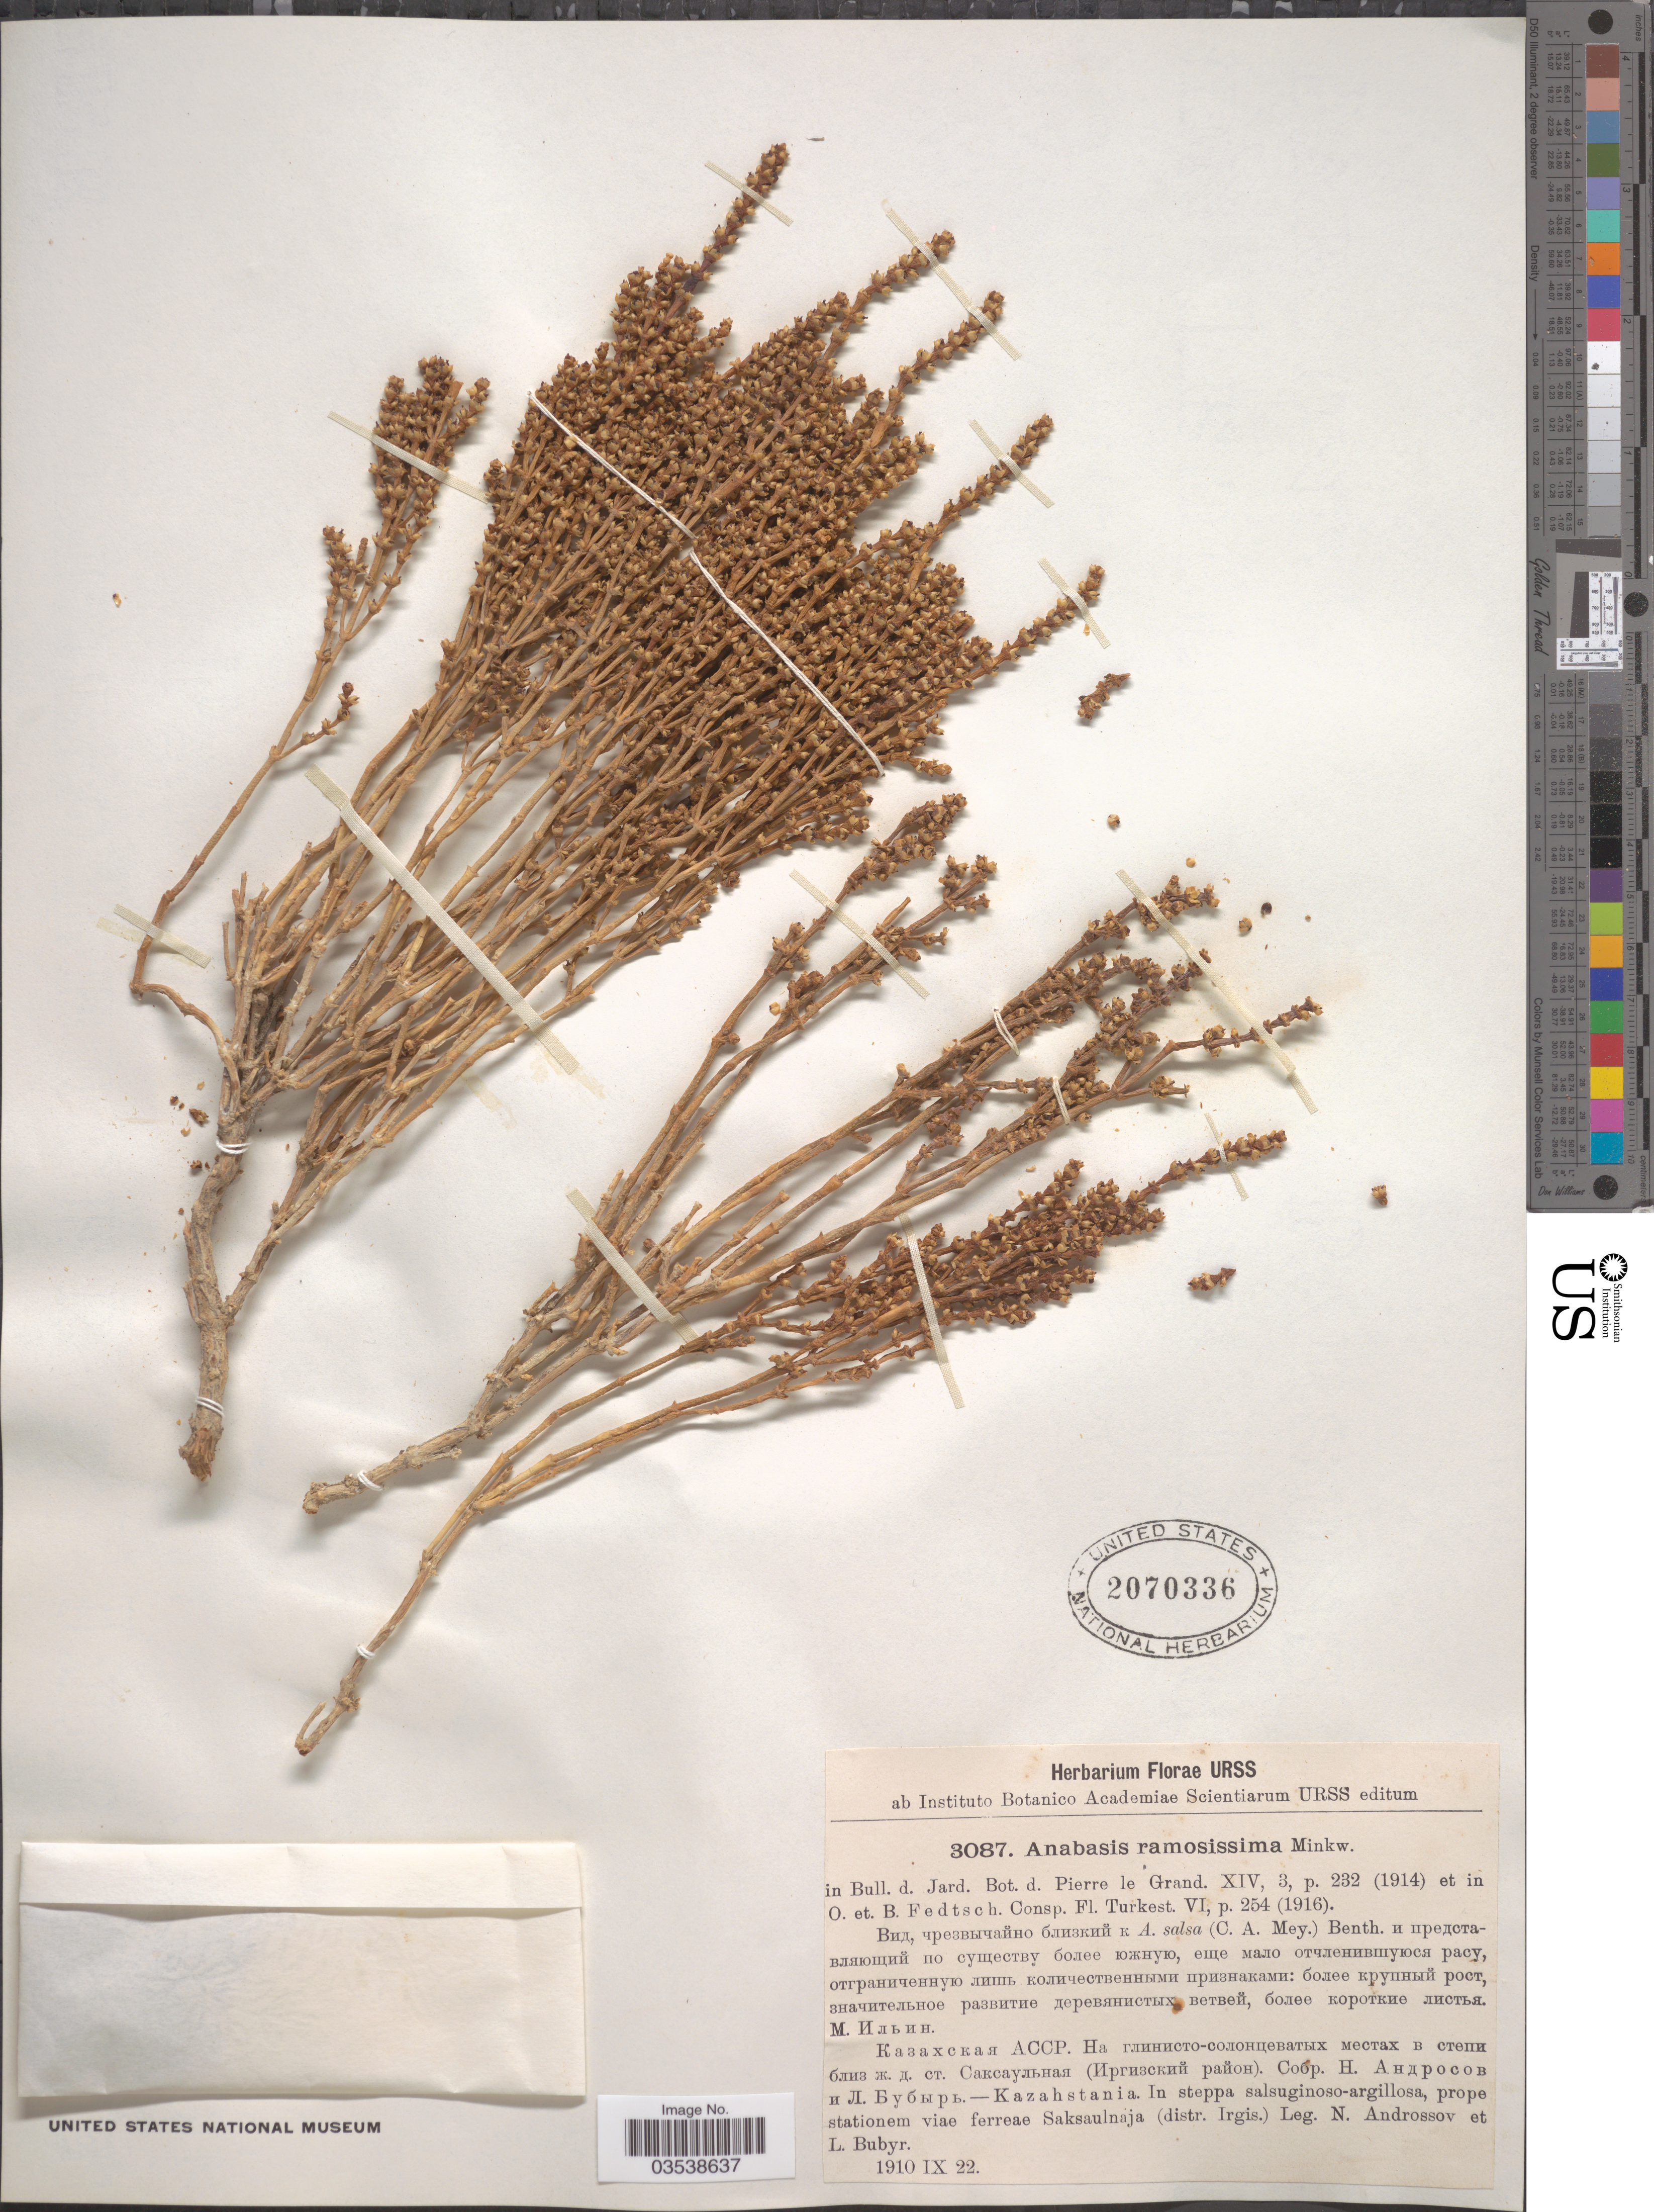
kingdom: Plantae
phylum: Tracheophyta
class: Magnoliopsida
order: Caryophyllales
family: Amaranthaceae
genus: Anabasis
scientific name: Anabasis ramosissima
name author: Boiss.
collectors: N. Androssov & L. Bubyr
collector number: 3087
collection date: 1910-09-22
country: Kazakhstan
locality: Prope stationem viae ferreae Saksaulnaja (distr. Irgis).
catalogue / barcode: US 2070336